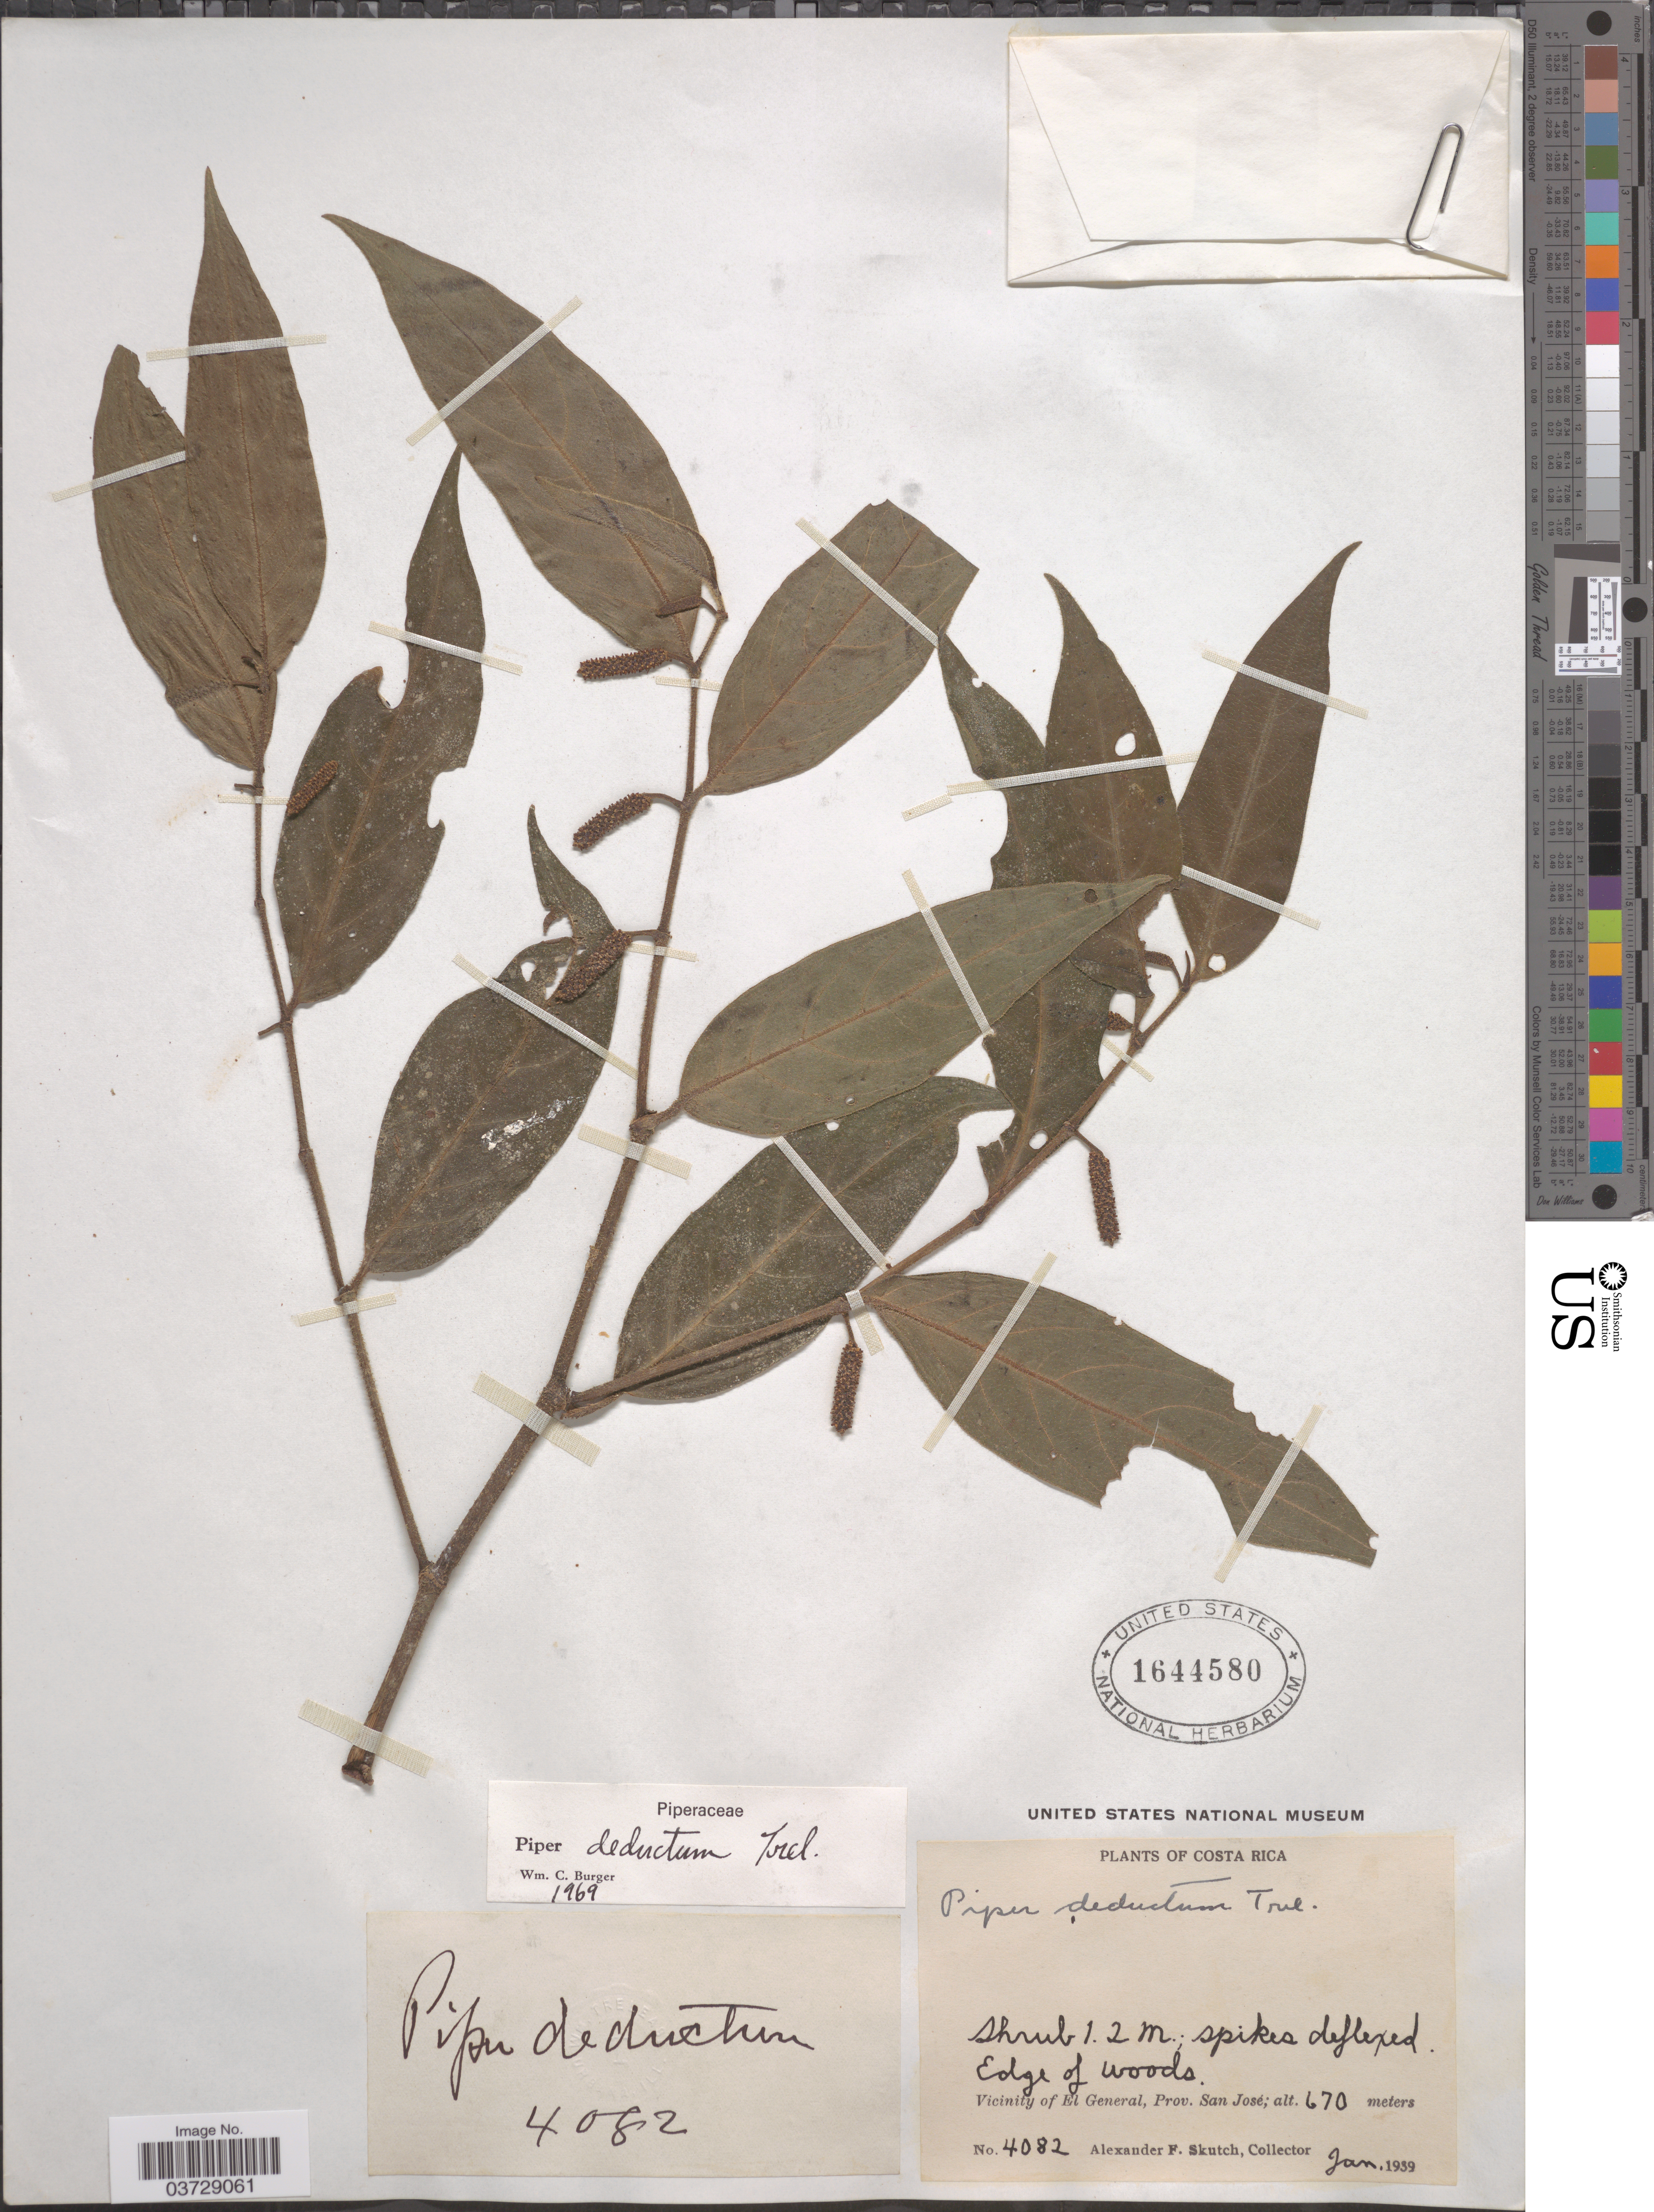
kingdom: Plantae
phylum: Tracheophyta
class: Magnoliopsida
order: Piperales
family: Piperaceae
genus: Piper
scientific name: Piper deductum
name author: Trel. ex Standl.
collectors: A. F. Skutch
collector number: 4082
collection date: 1939-01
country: Costa Rica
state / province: San José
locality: Vicinity of El General.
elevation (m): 670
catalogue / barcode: US 1644580